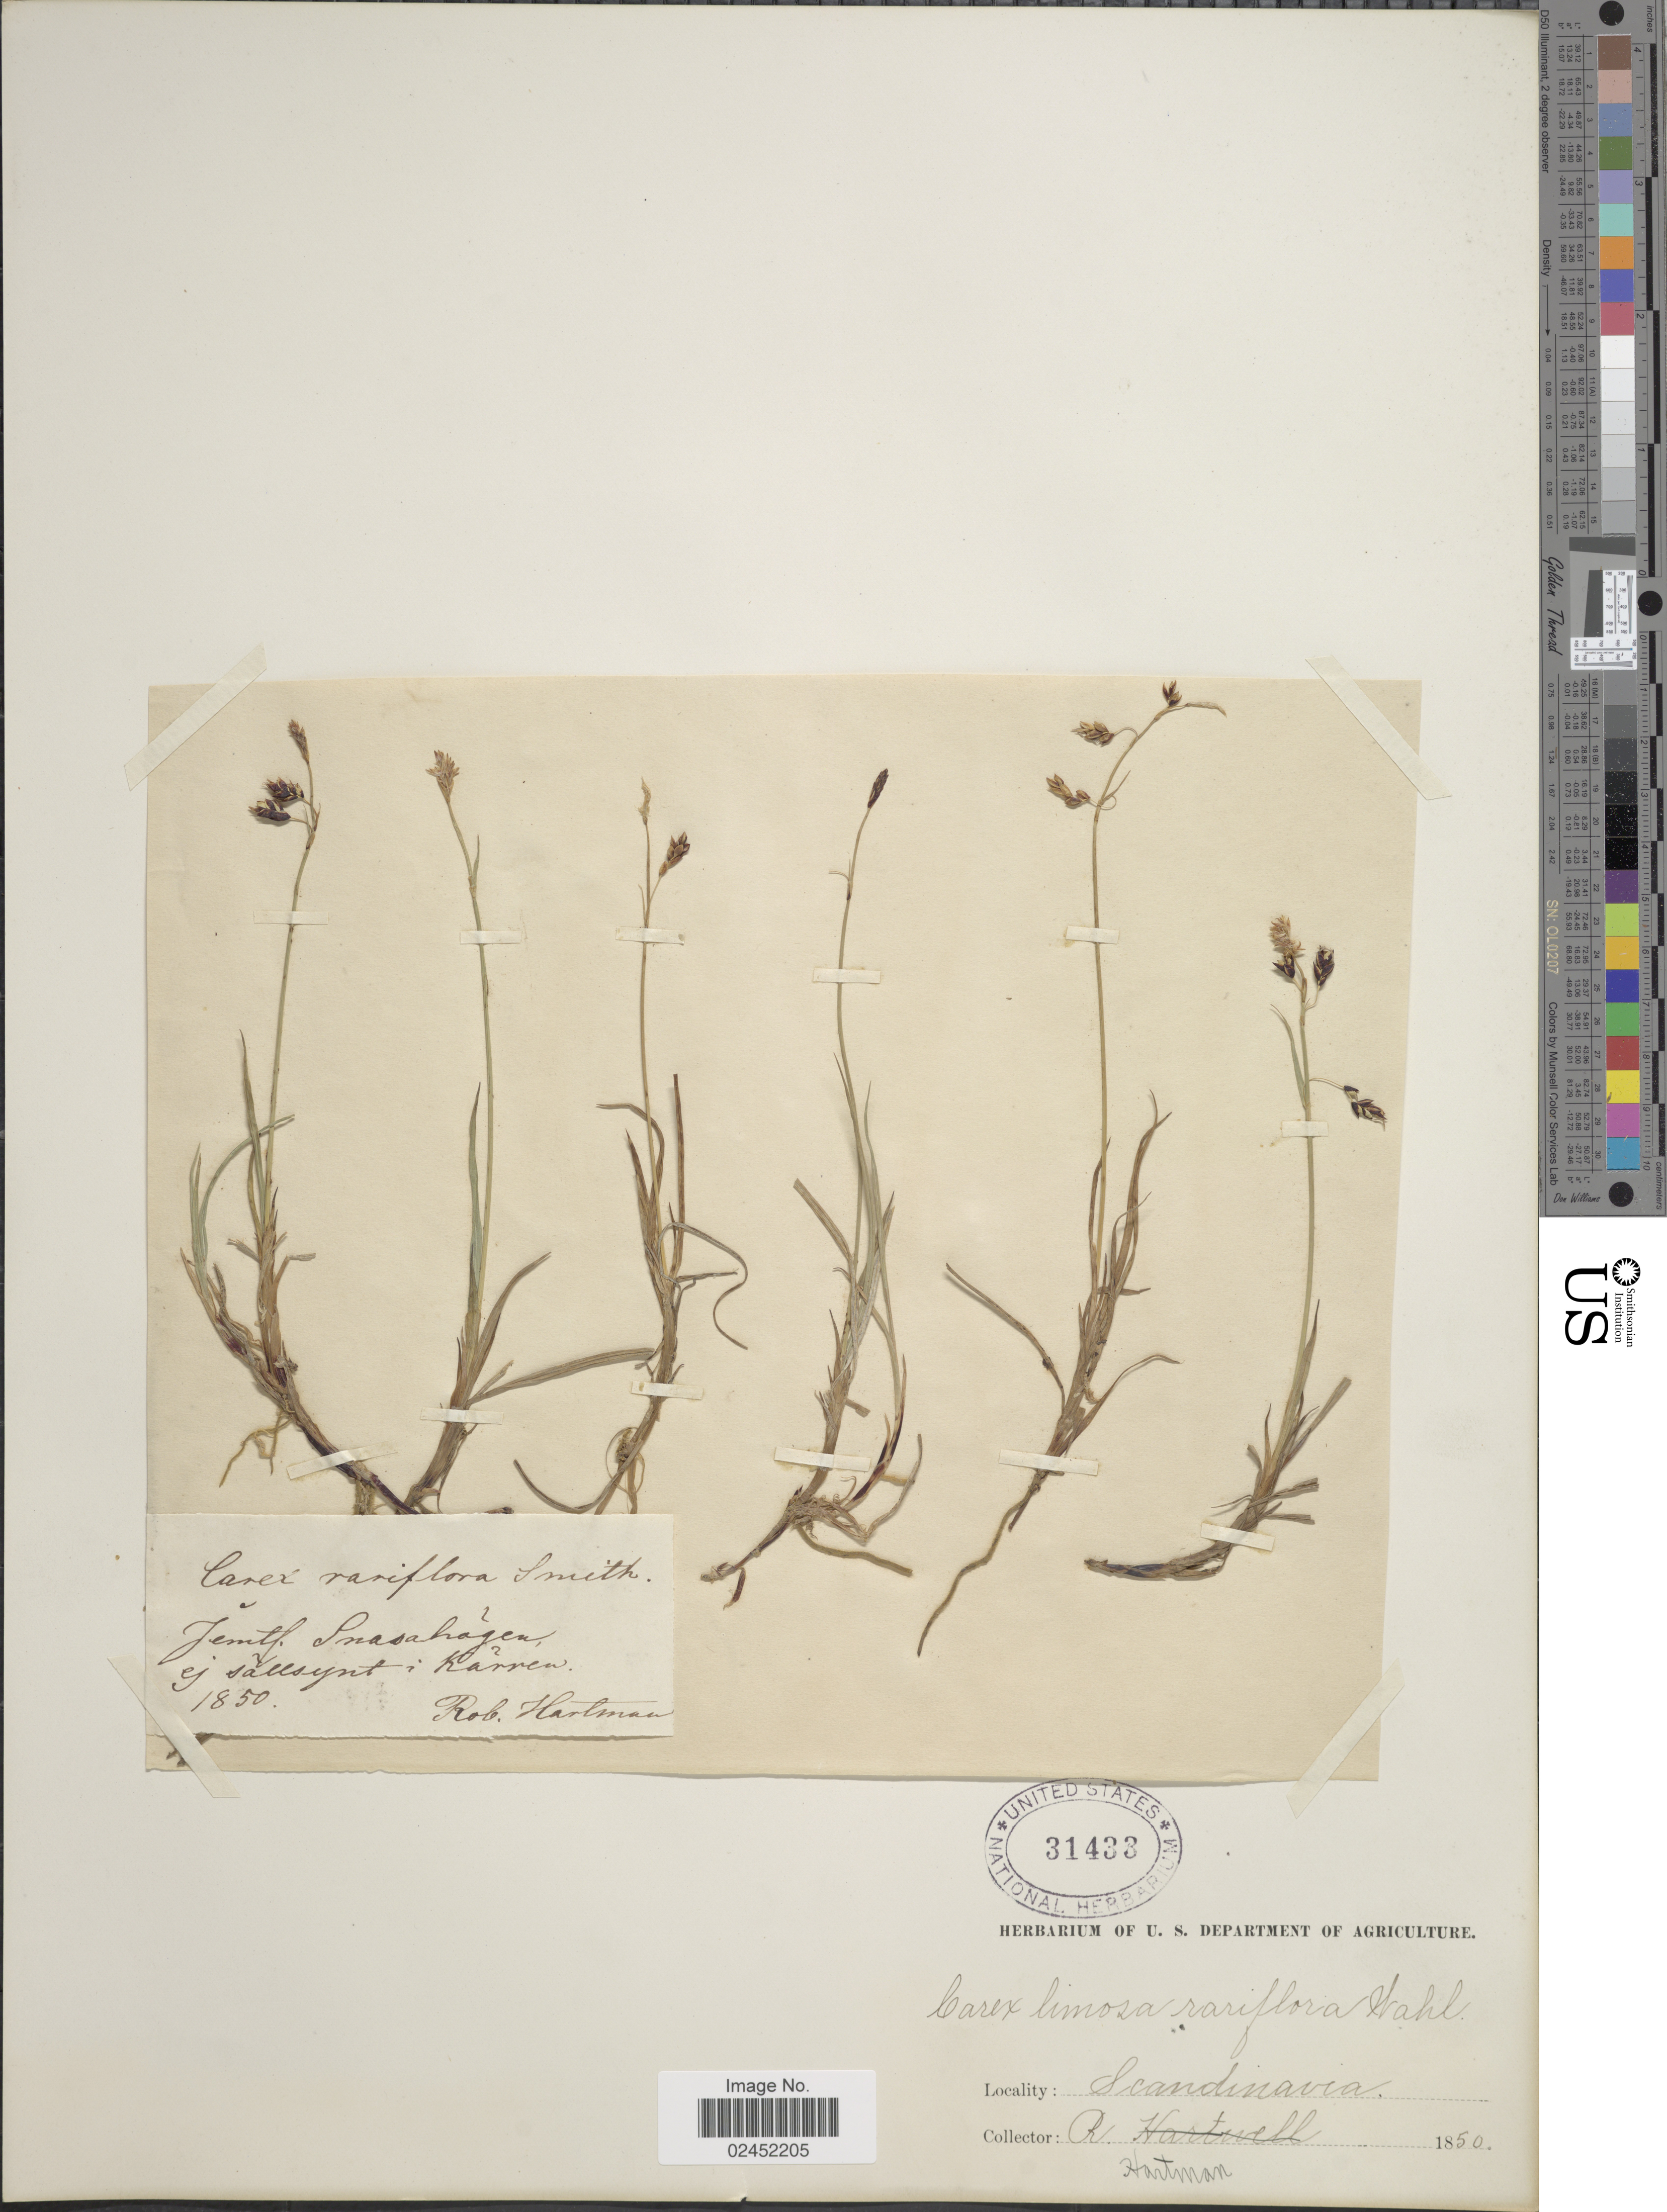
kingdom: Plantae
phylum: Tracheophyta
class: Liliopsida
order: Poales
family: Cyperaceae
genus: Carex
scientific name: Carex rariflora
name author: (Wahlenb.) Sm.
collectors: R. W. Hartman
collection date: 1850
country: Sweden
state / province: Jamtland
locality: Scandinavia. Snasahagen ej sallsejnt; Karren [interpreted]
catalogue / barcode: US 31433